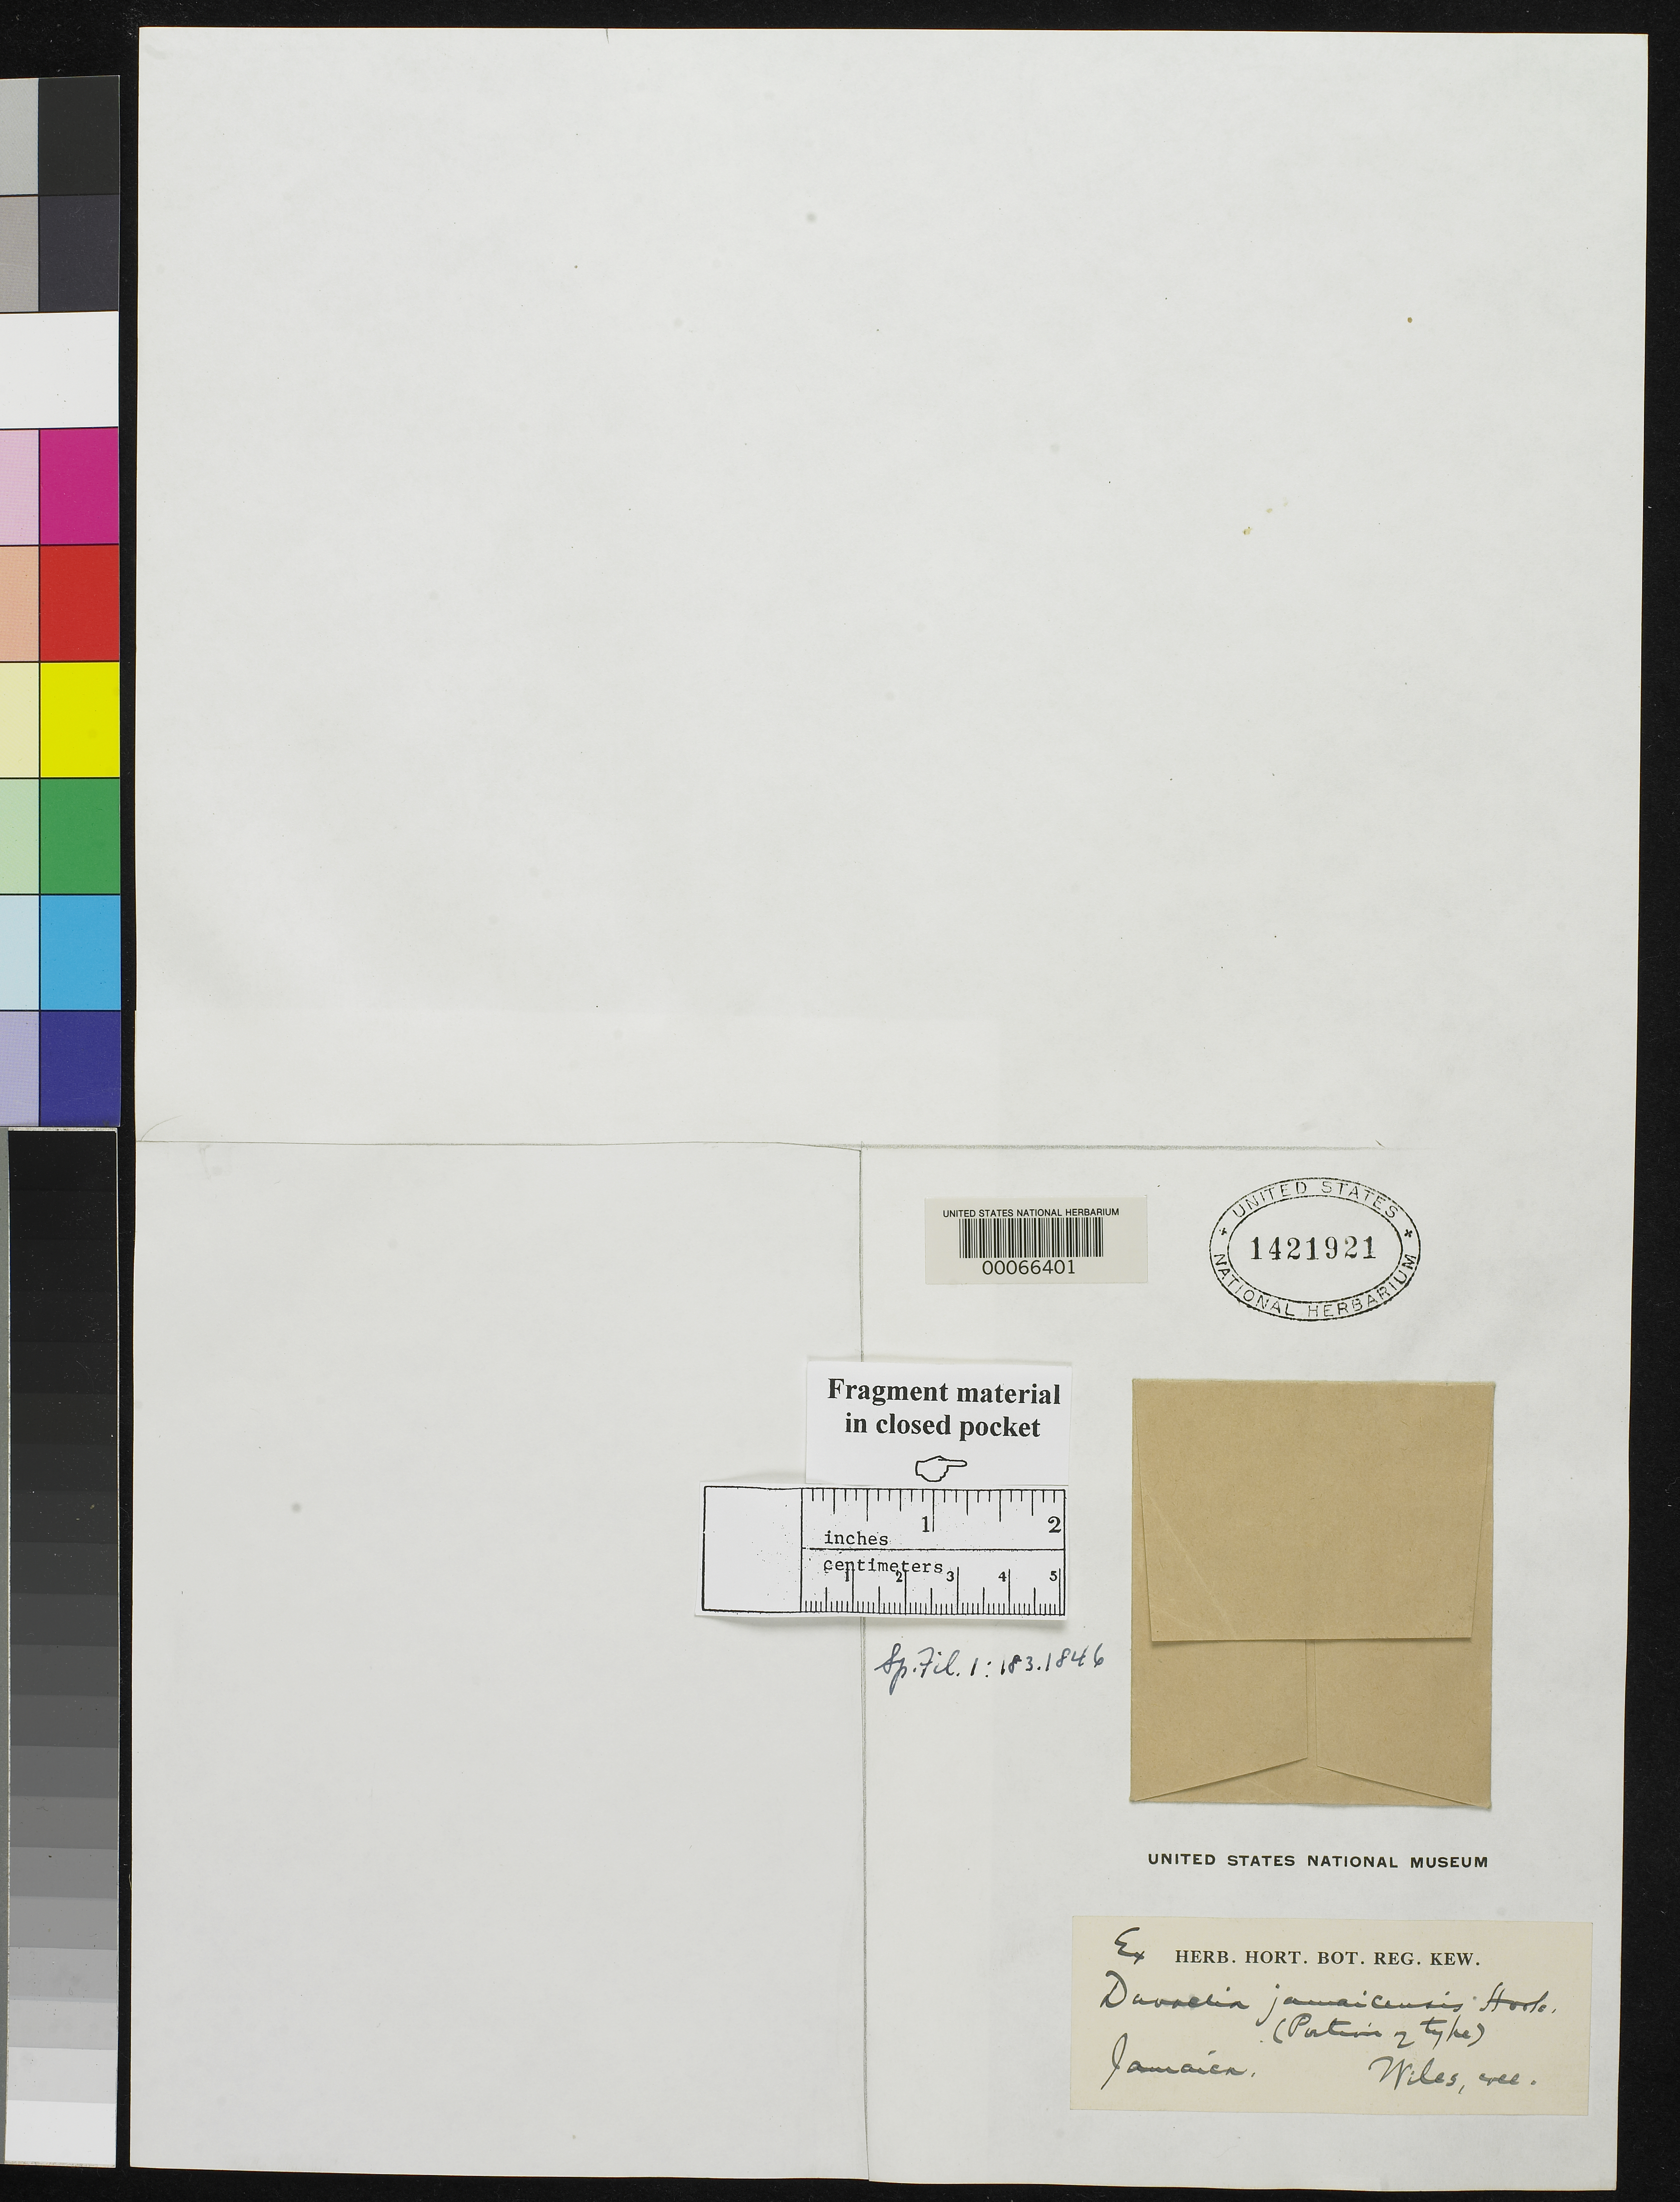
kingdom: Plantae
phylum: Tracheophyta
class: Polypodiopsida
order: Polypodiales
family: Davalliaceae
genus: Davallia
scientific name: Davallia jamaicensis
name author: Hook.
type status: Type Collection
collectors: -. Wiles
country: Jamaica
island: Greater Antilles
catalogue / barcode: US 1421921